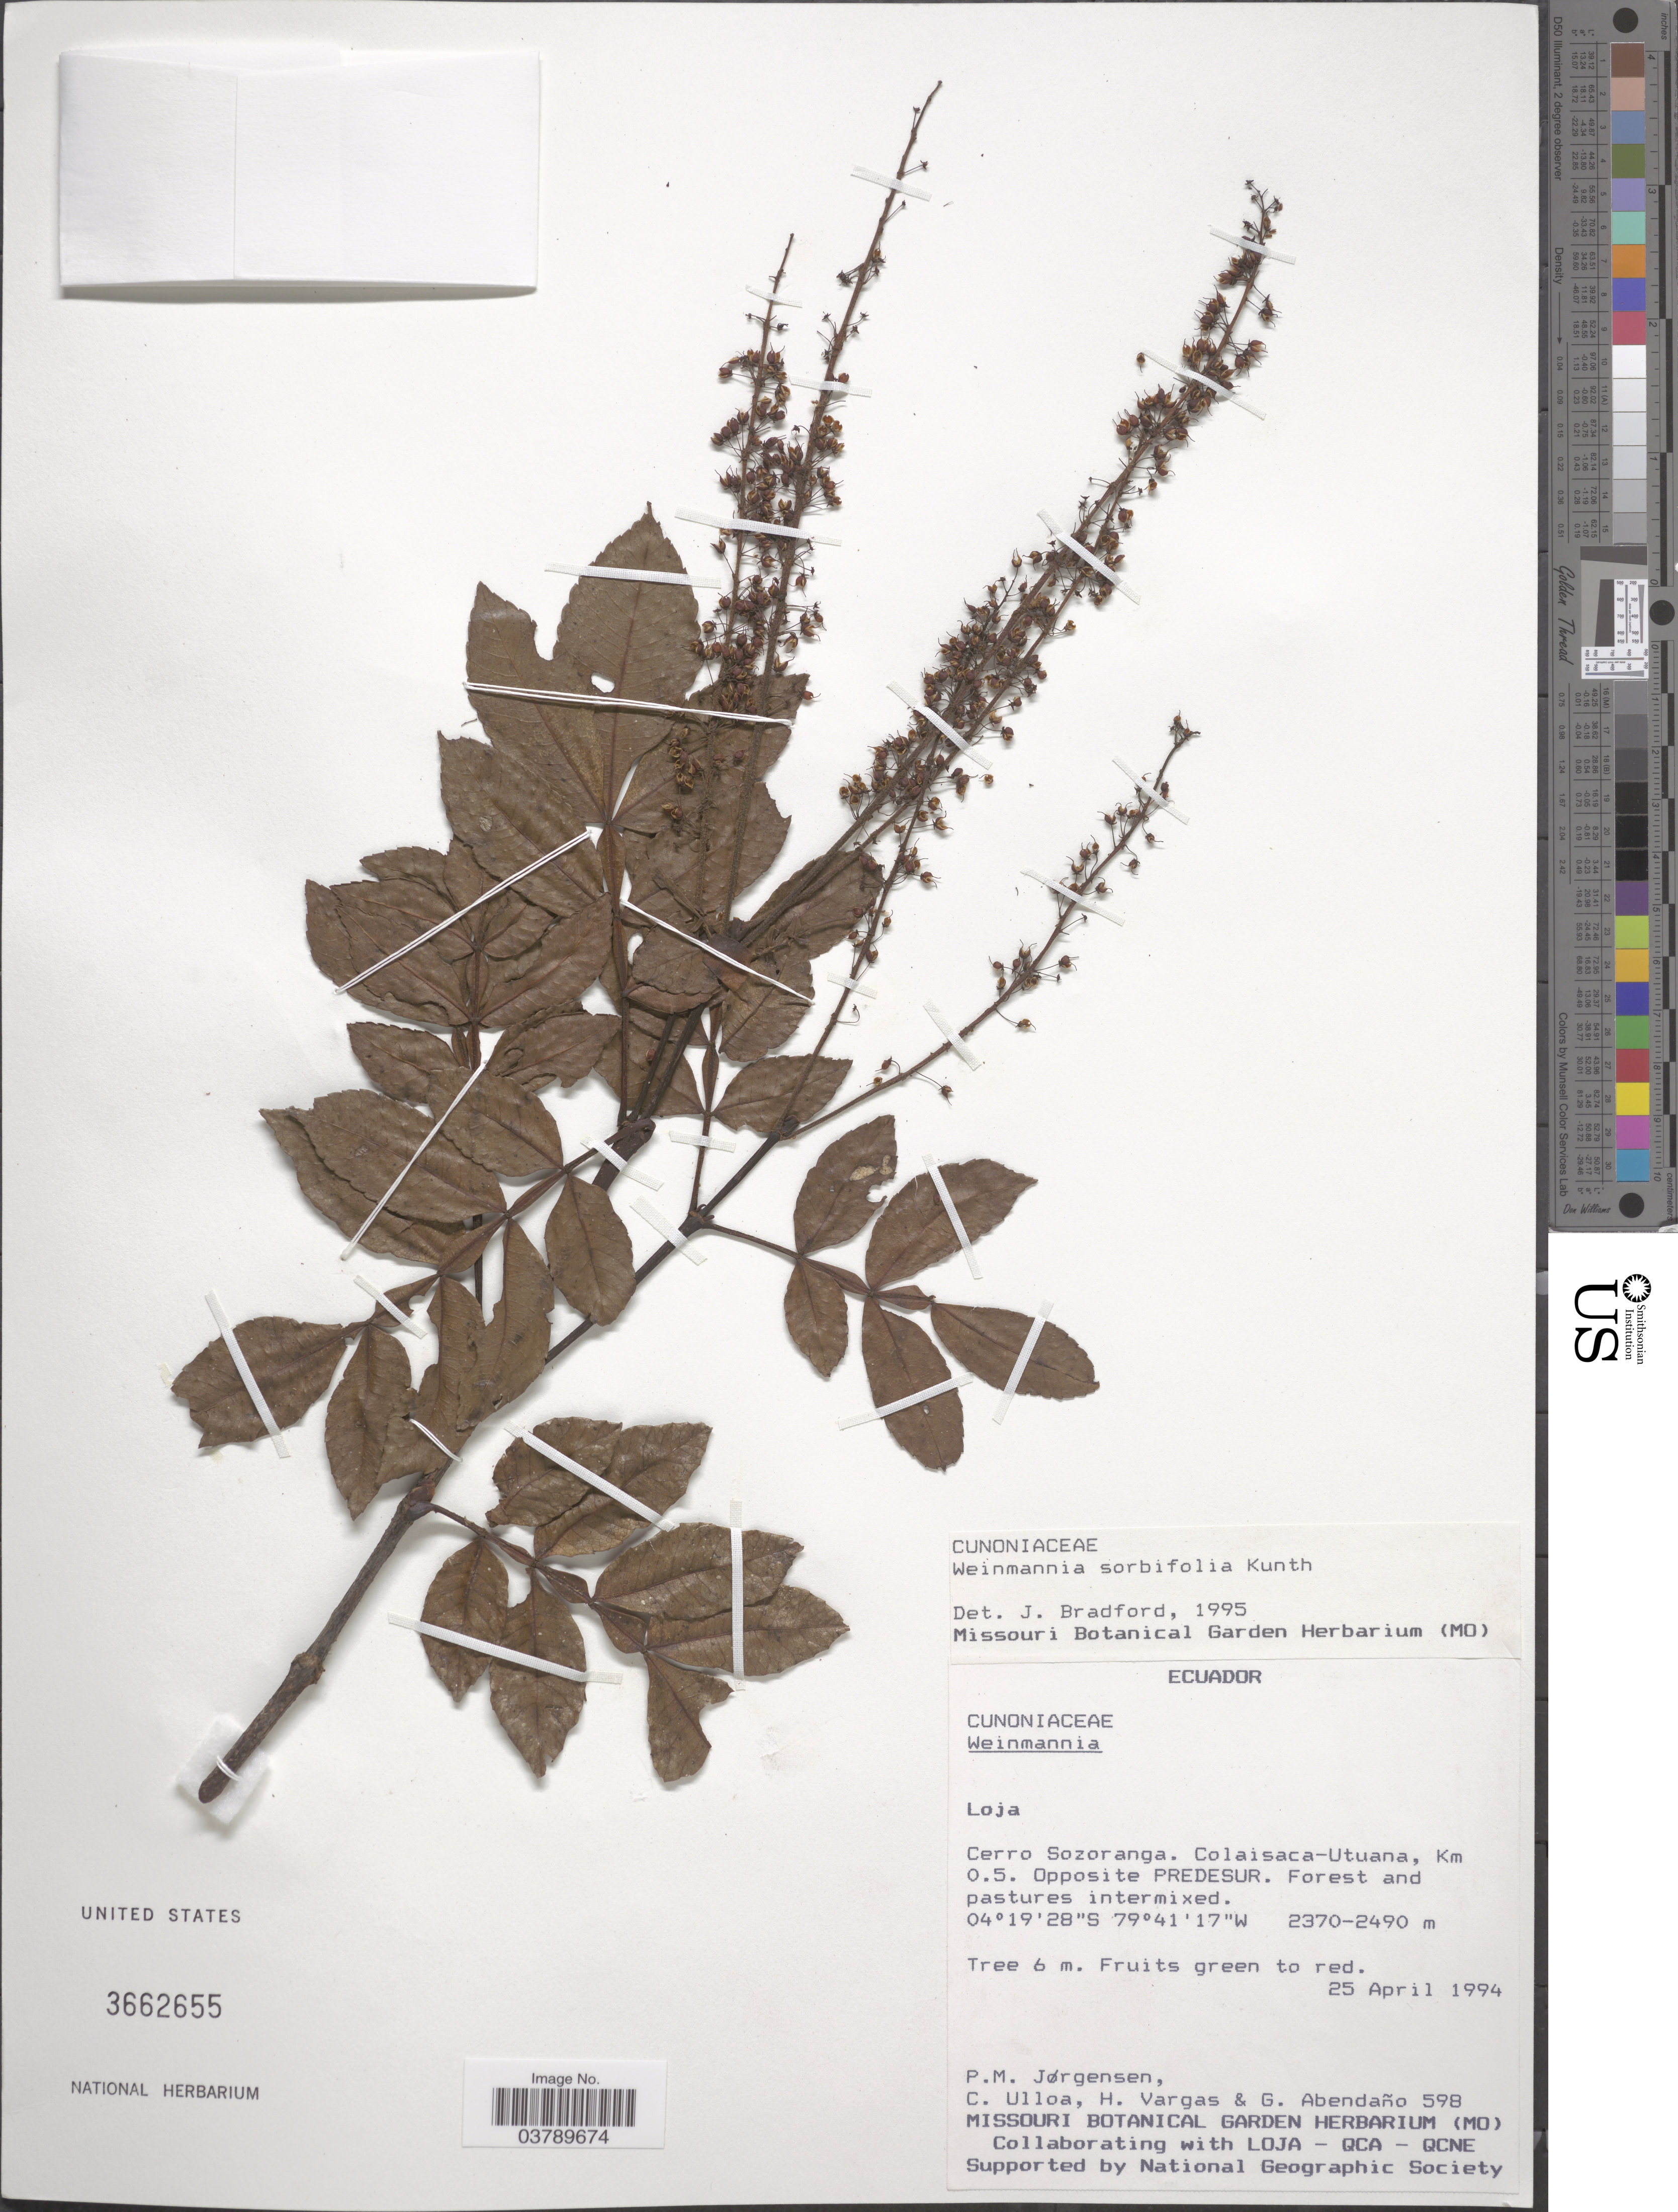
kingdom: Plantae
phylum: Tracheophyta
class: Magnoliopsida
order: Oxalidales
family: Cunoniaceae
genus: Weinmannia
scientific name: Weinmannia sorbifolia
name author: Kunth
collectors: P. M. Jørgensen, C. Ulloa, H. Vargas & G. Abendaño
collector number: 598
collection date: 1994-04-25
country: Ecuador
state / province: Loja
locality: Cerro Sozoranga. Colaisaca-Utuana, Km 0.5. Opposite Predesur.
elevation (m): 2370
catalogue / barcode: US 3662655